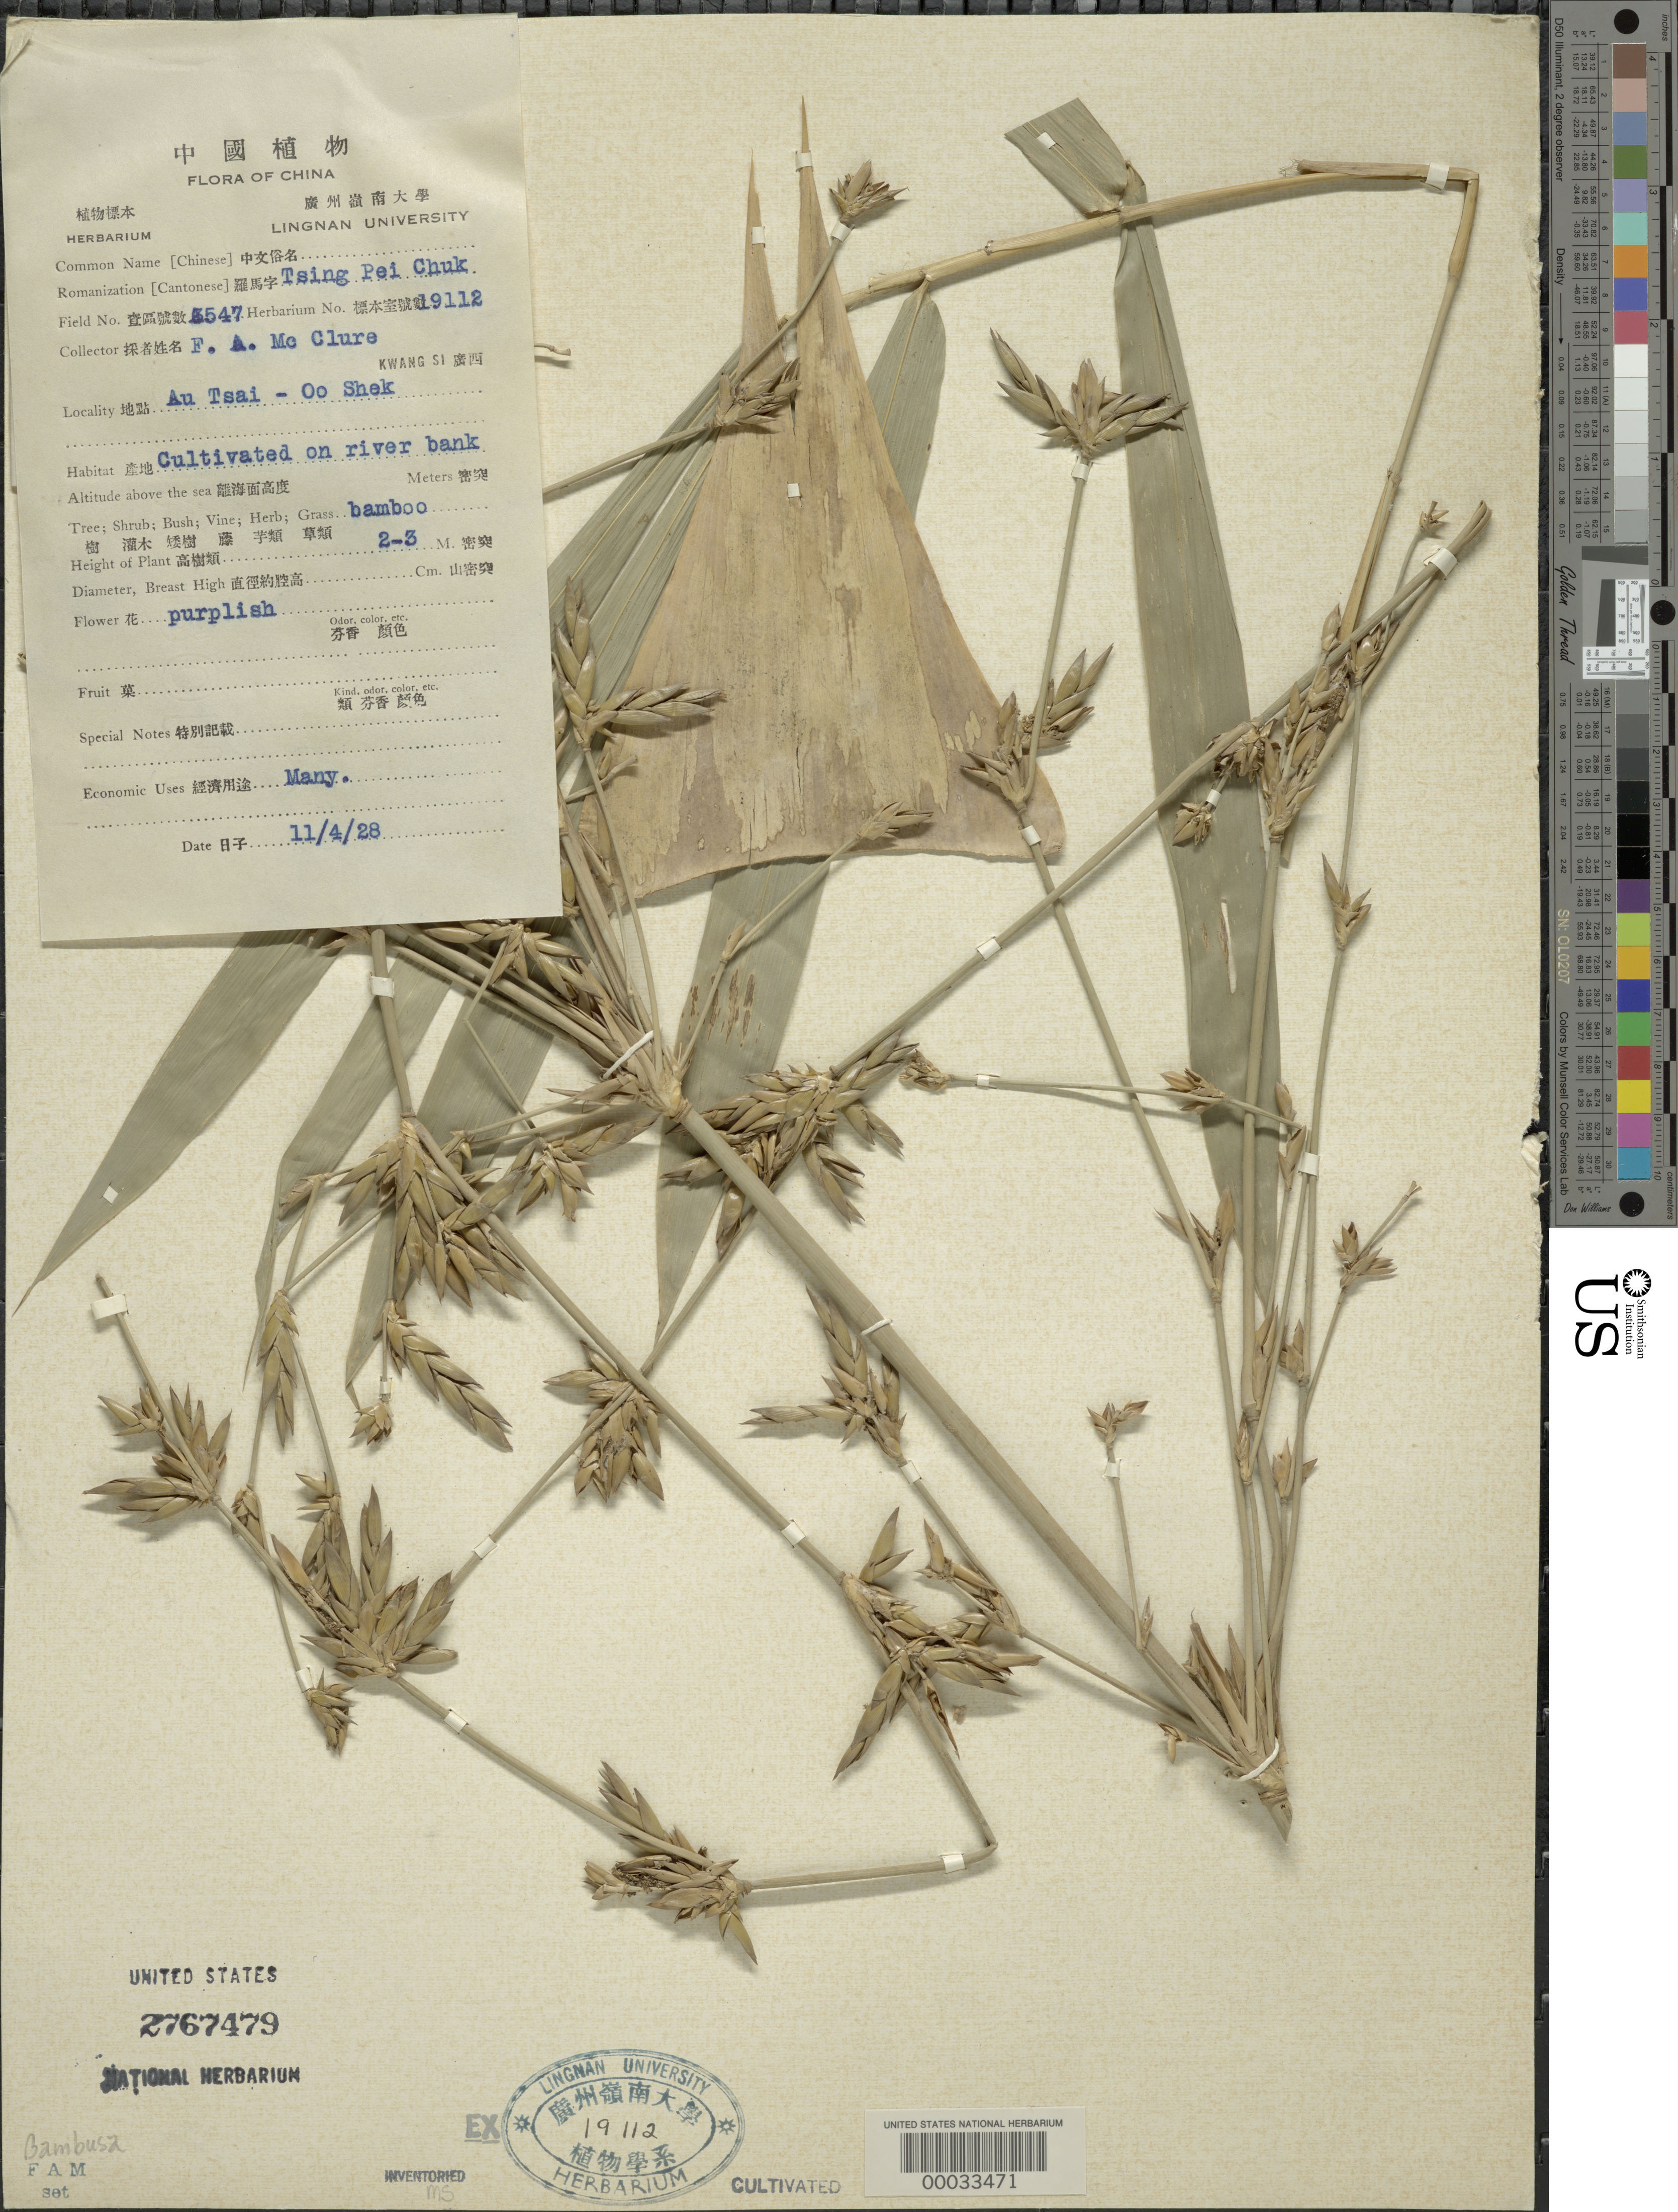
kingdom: Plantae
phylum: Tracheophyta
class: Liliopsida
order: Poales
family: Poaceae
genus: Bambusa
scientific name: Bambusa sp.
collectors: F. A. McClure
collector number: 3547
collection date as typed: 04 Nov 1928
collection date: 1928-11-04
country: China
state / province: Guangdong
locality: Au tsai-oo shek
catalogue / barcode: US 2767479